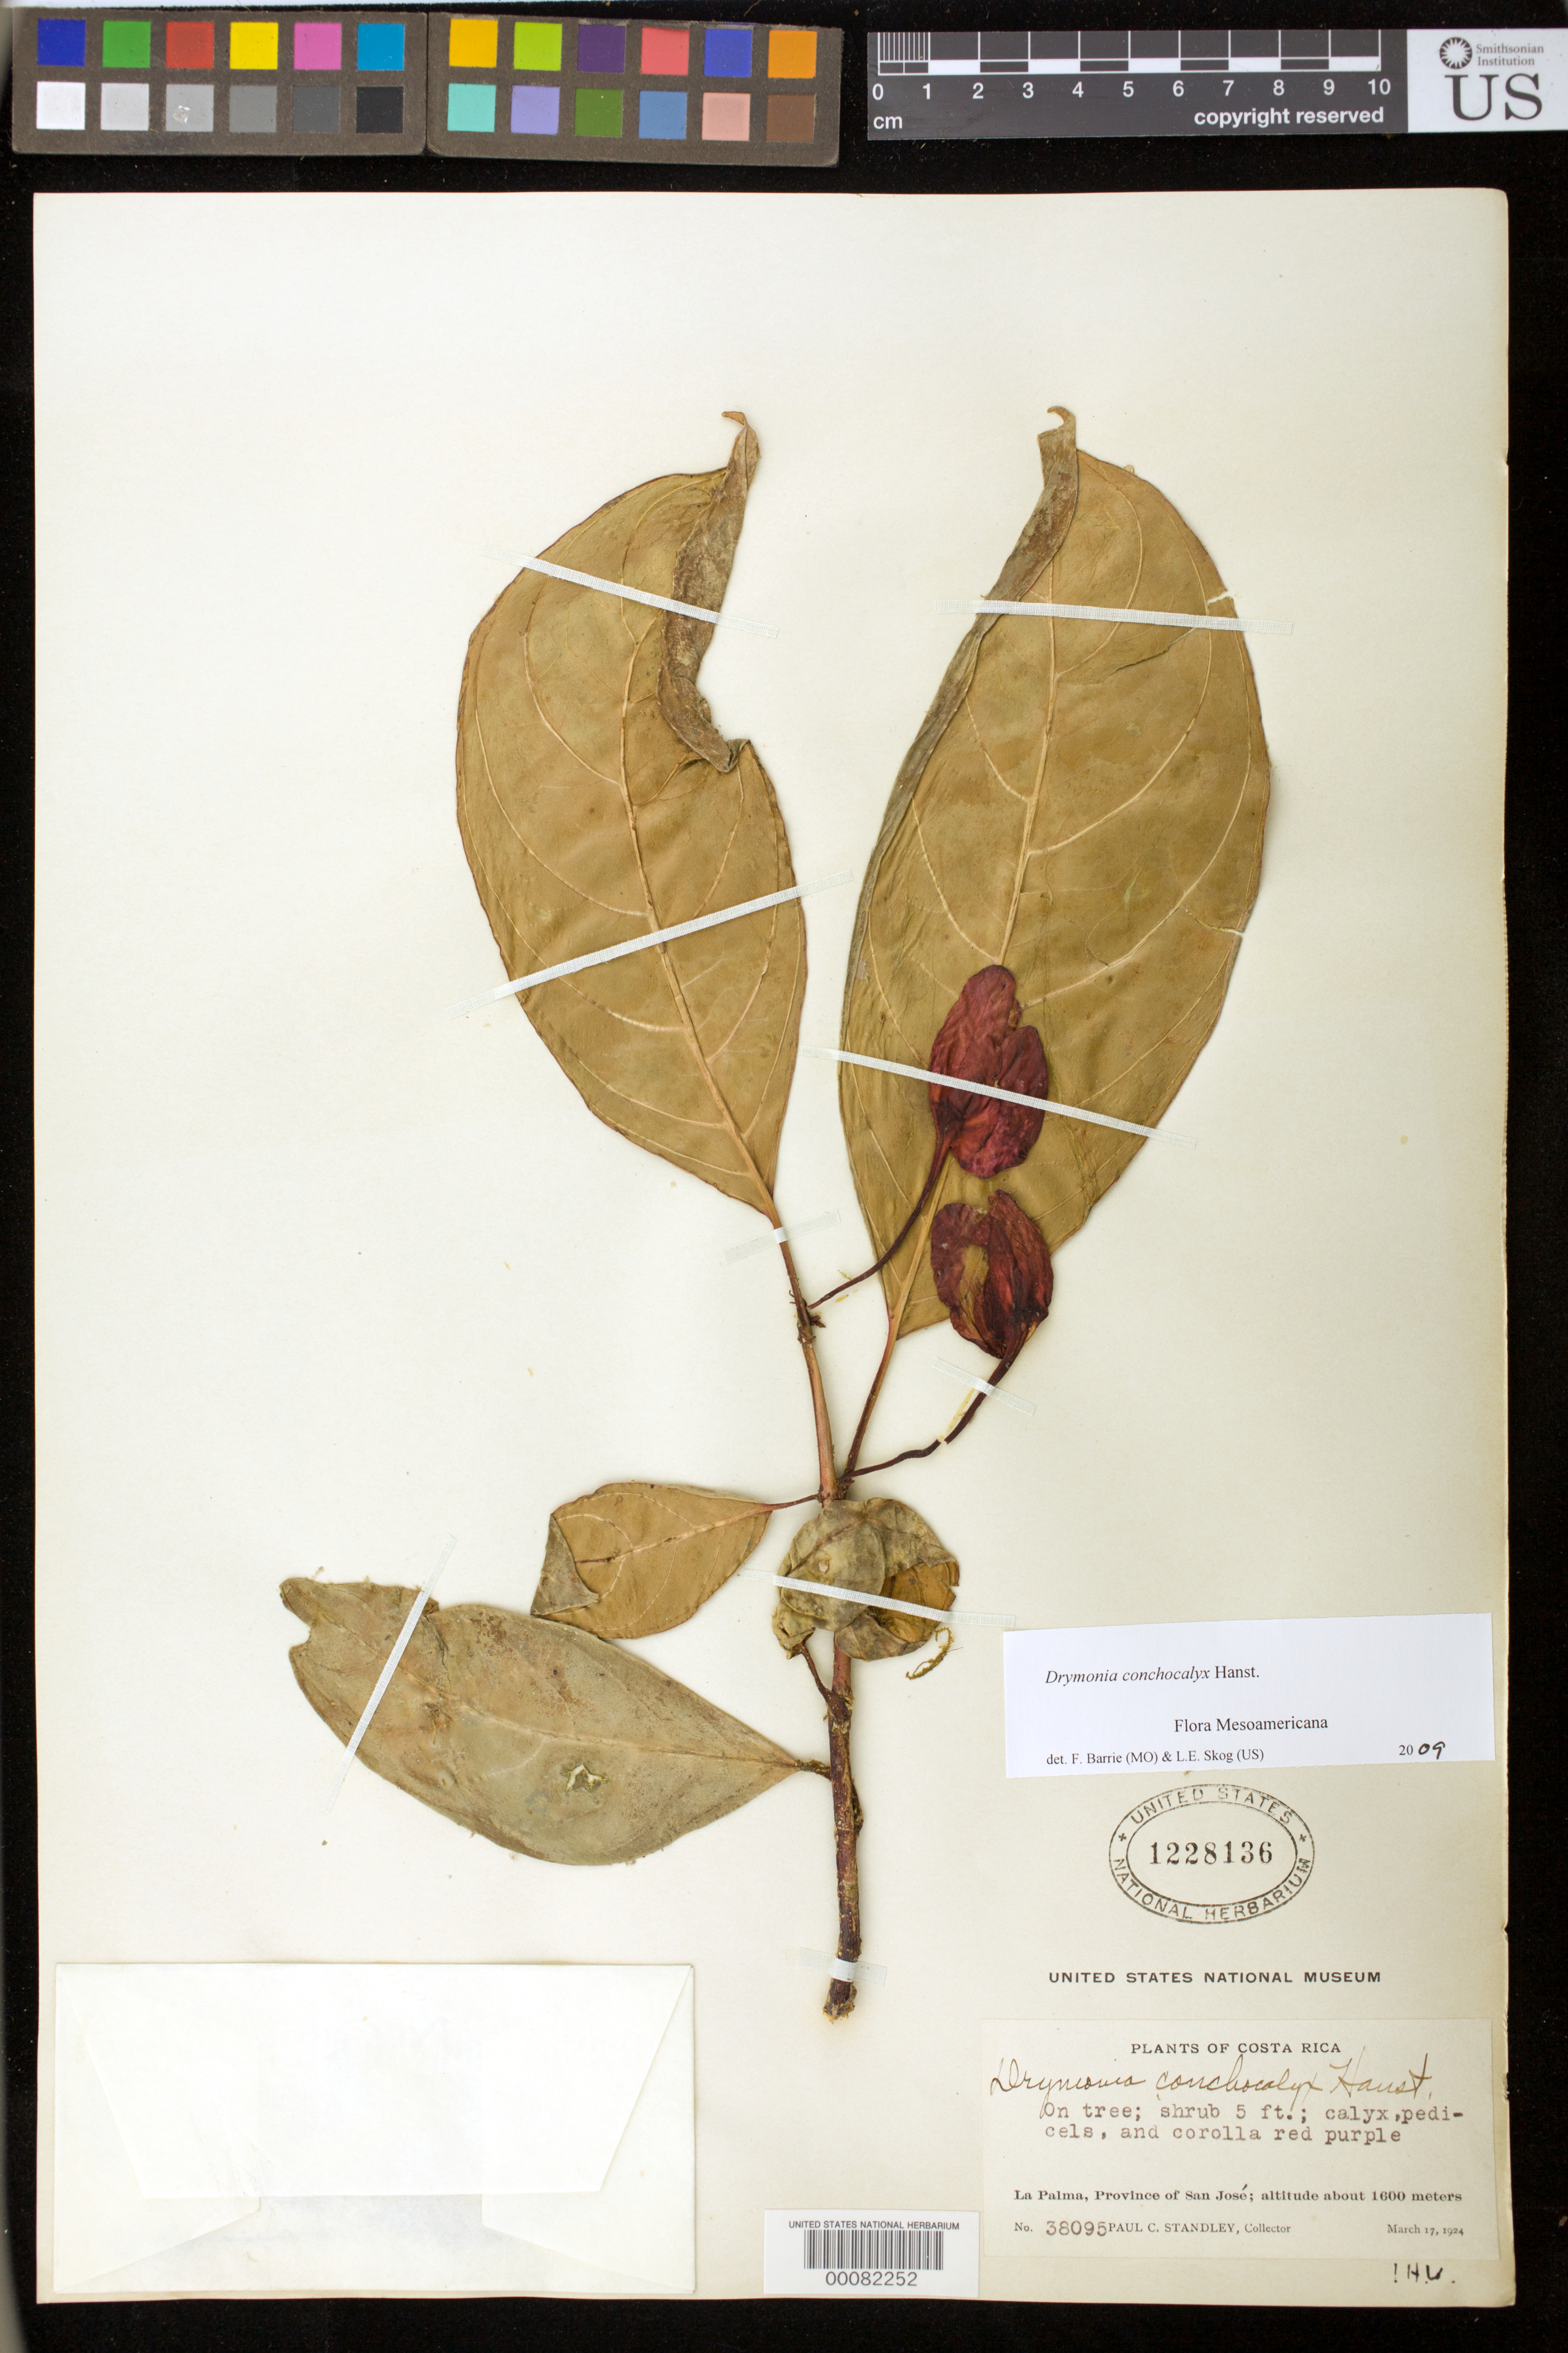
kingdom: Plantae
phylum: Tracheophyta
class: Magnoliopsida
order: Lamiales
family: Gesneriaceae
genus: Drymonia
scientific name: Drymonia conchocalyx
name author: Hanst.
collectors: P. C. Standley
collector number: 38095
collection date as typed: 17 Mar 1924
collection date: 1924-03-17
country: Costa Rica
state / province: San José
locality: La Palma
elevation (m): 1600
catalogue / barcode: US 1228136